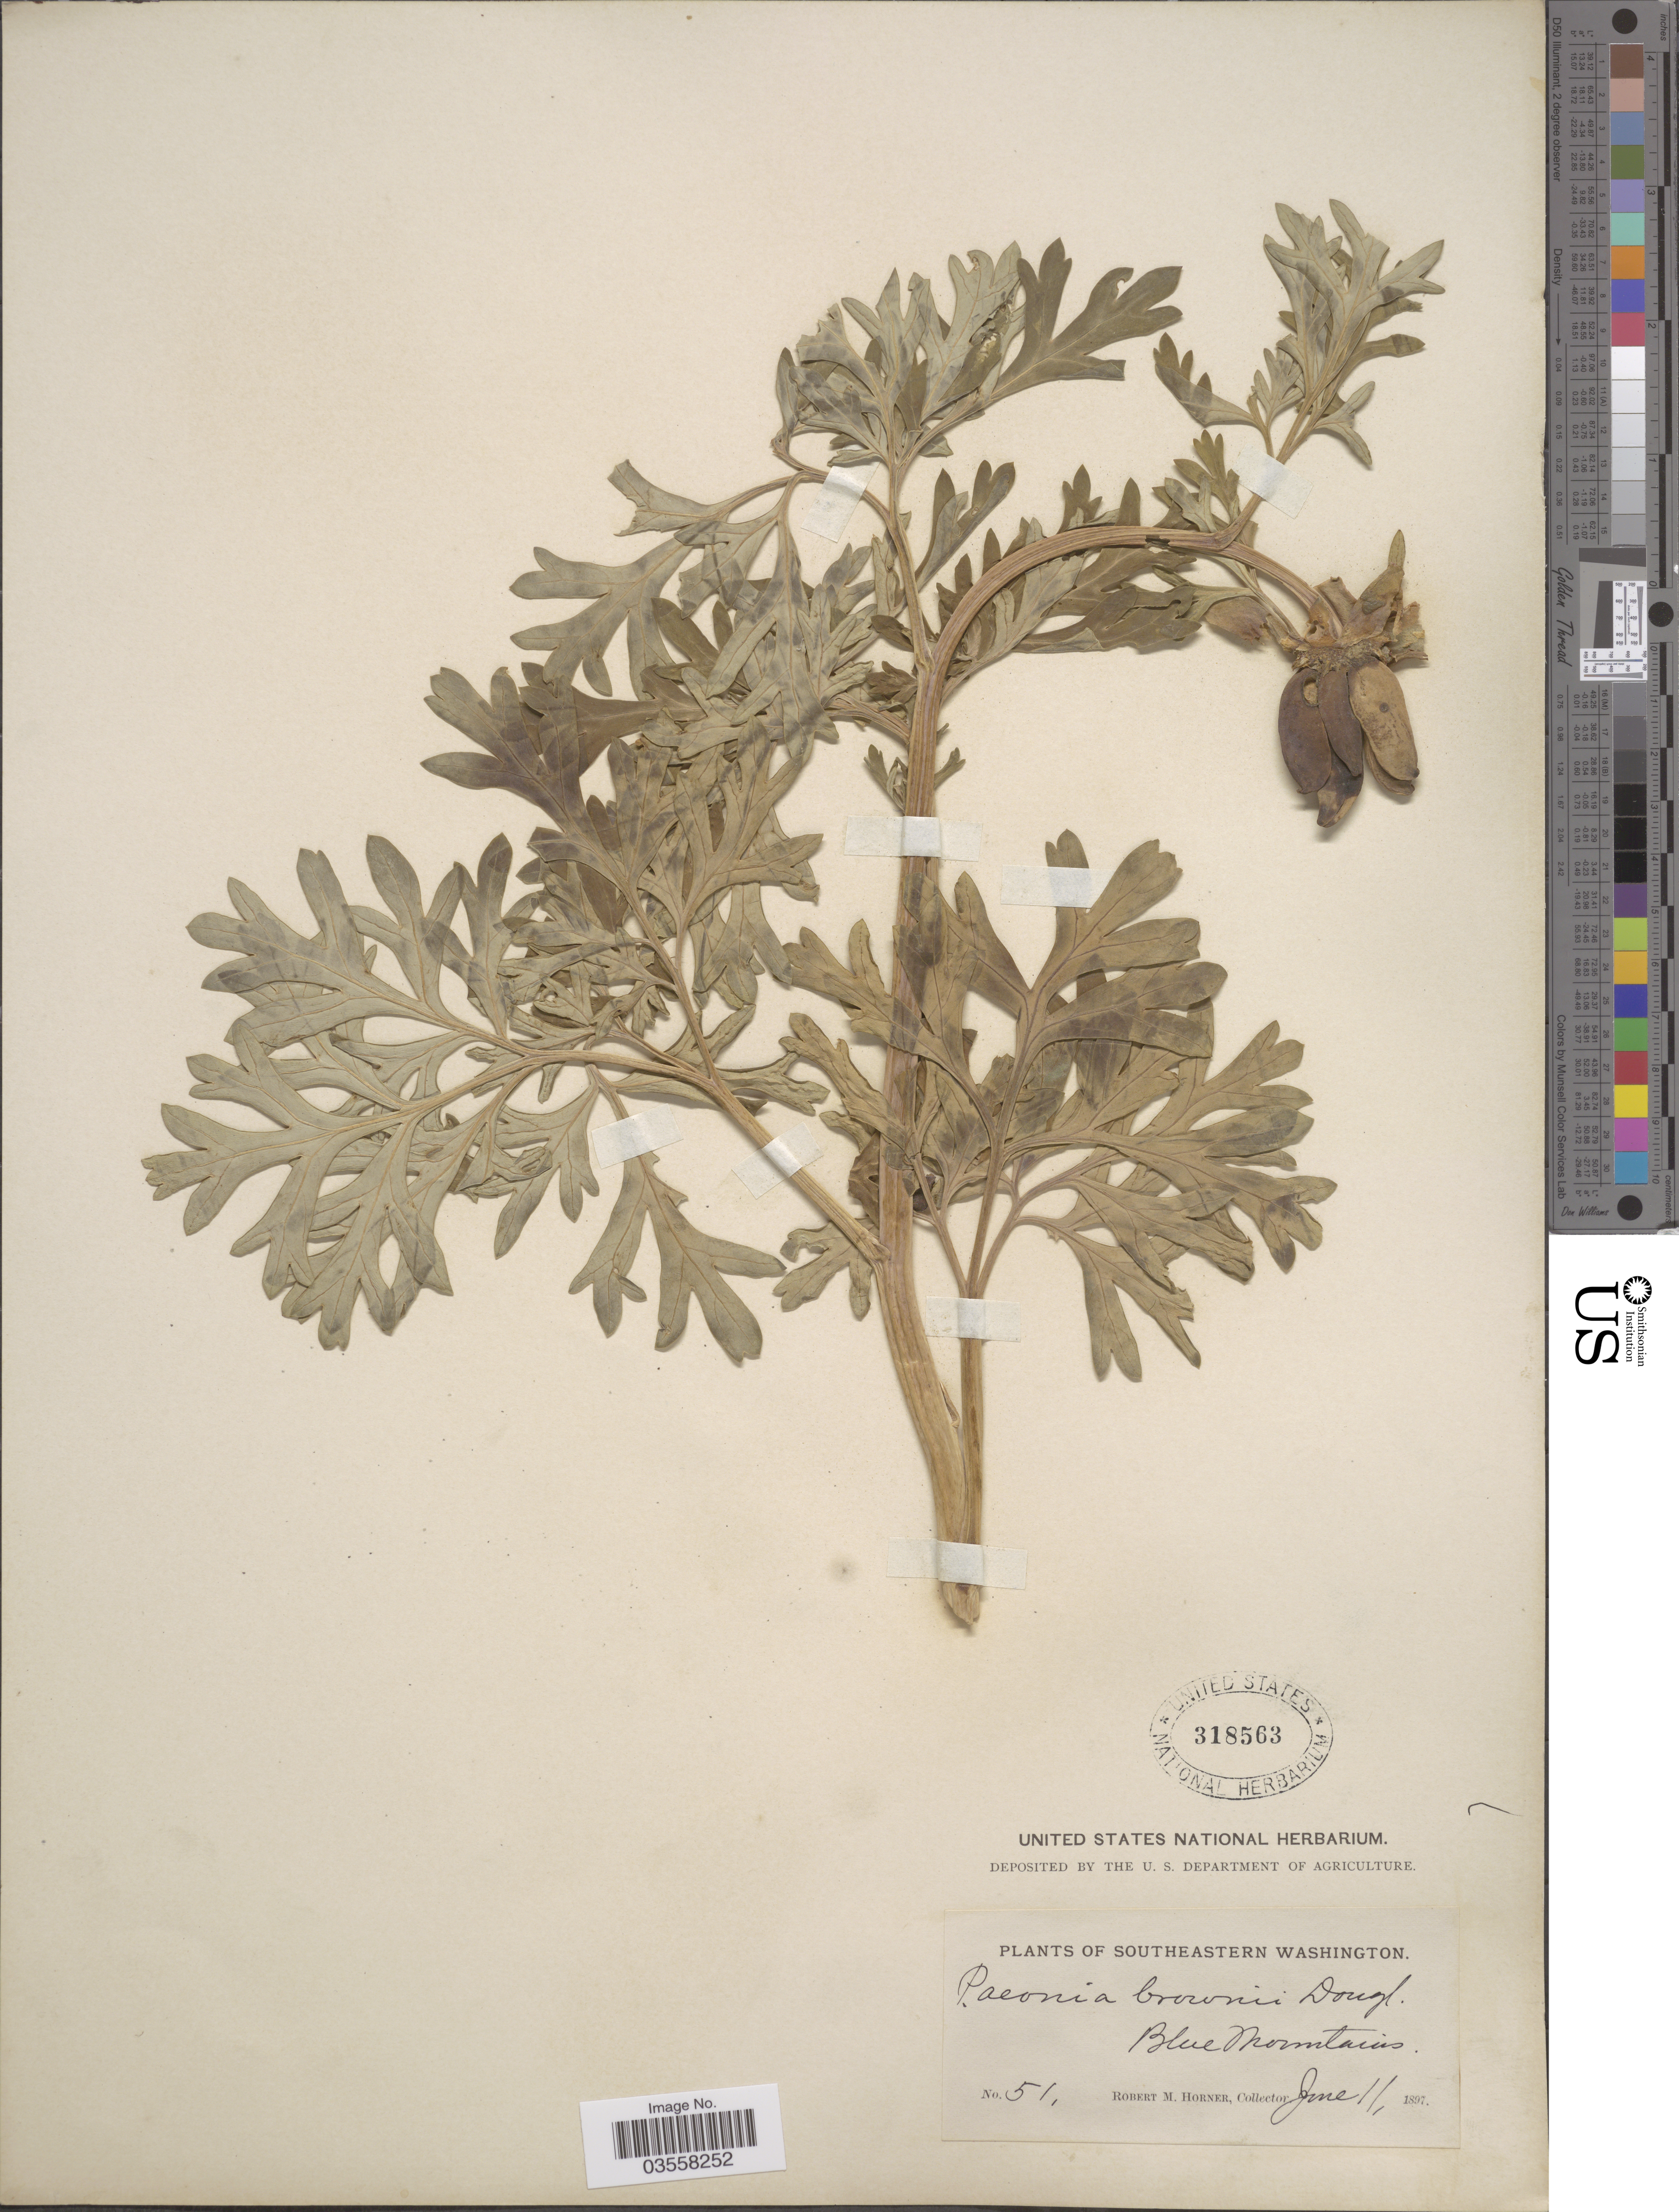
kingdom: Plantae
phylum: Tracheophyta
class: Magnoliopsida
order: Saxifragales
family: Paeoniaceae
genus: Paeonia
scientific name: Paeonia brownii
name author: Douglas ex Hook.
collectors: R. Horner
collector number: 51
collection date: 1897-06-11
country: United States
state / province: Washington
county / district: Clallam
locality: Southeastern Washington. Blue Mountains.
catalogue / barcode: US 318563